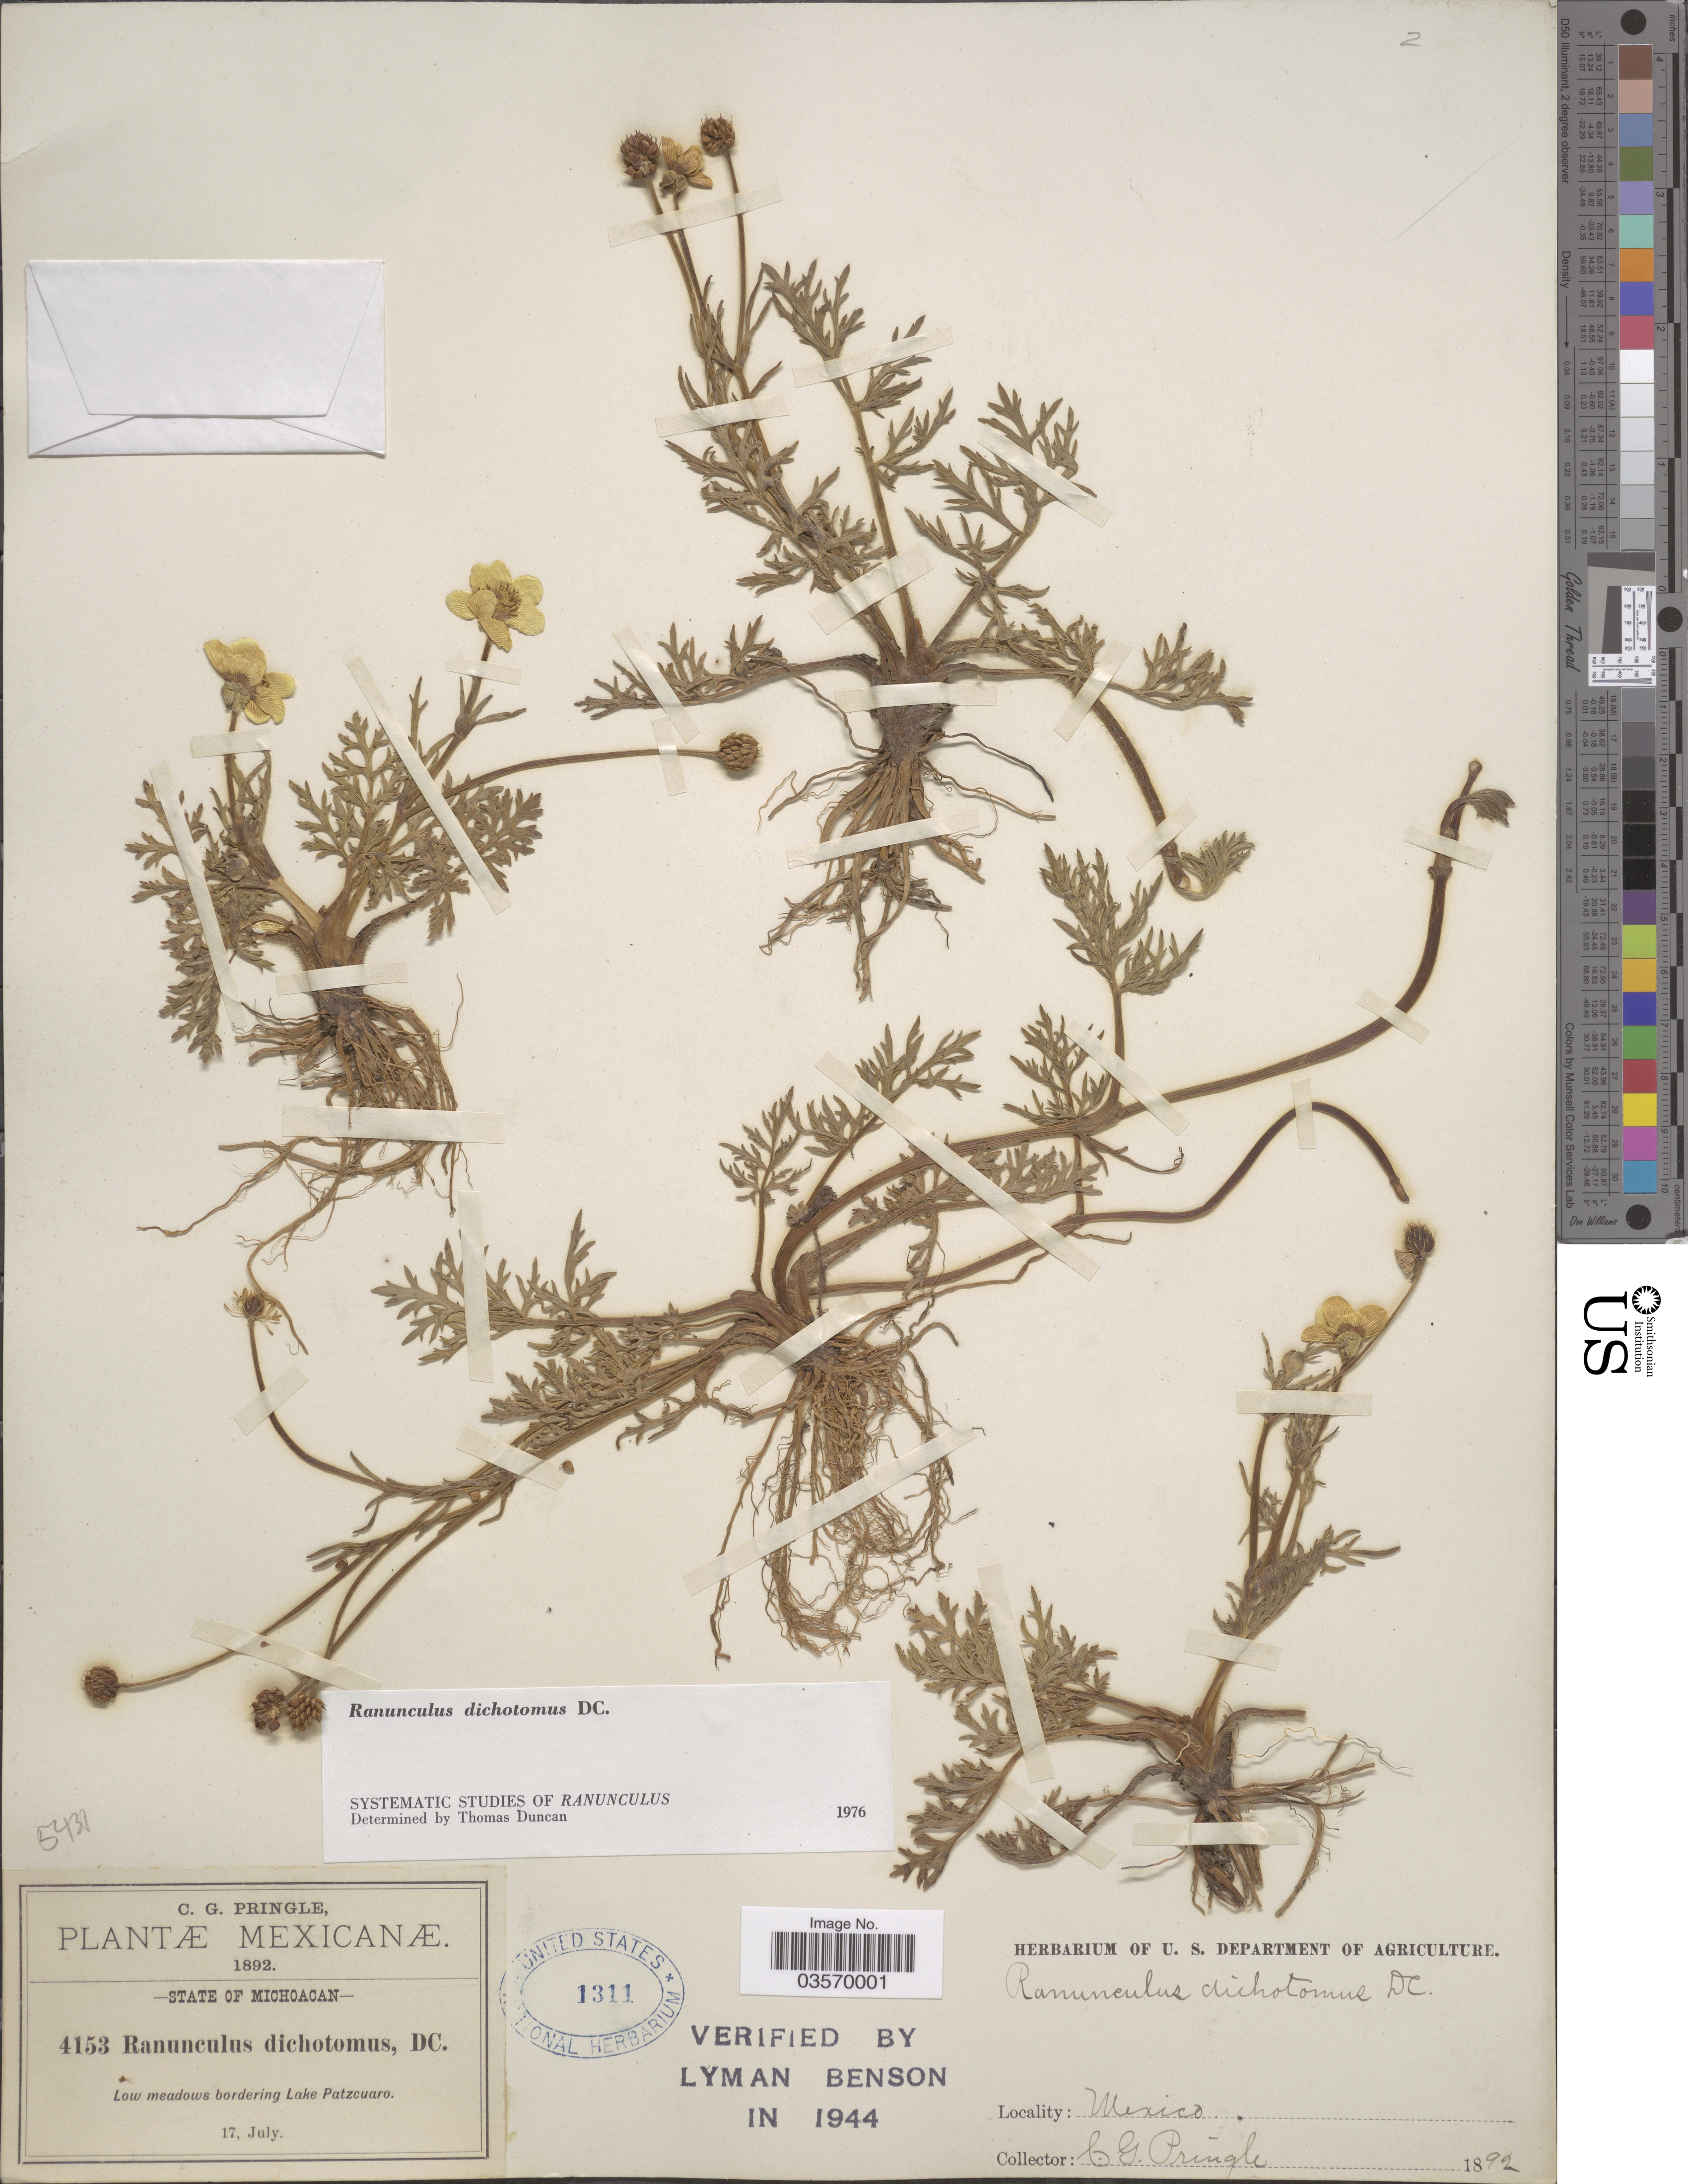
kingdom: Plantae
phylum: Tracheophyta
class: Magnoliopsida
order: Ranunculales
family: Ranunculaceae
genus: Ranunculus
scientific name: Ranunculus dichotomus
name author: Moc. & Sessé ex DC.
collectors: C. G. Pringle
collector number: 4153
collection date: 1892-07-17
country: Mexico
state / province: Michoacán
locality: Low meadows bordering Lake Patzcuaro.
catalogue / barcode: US 1311